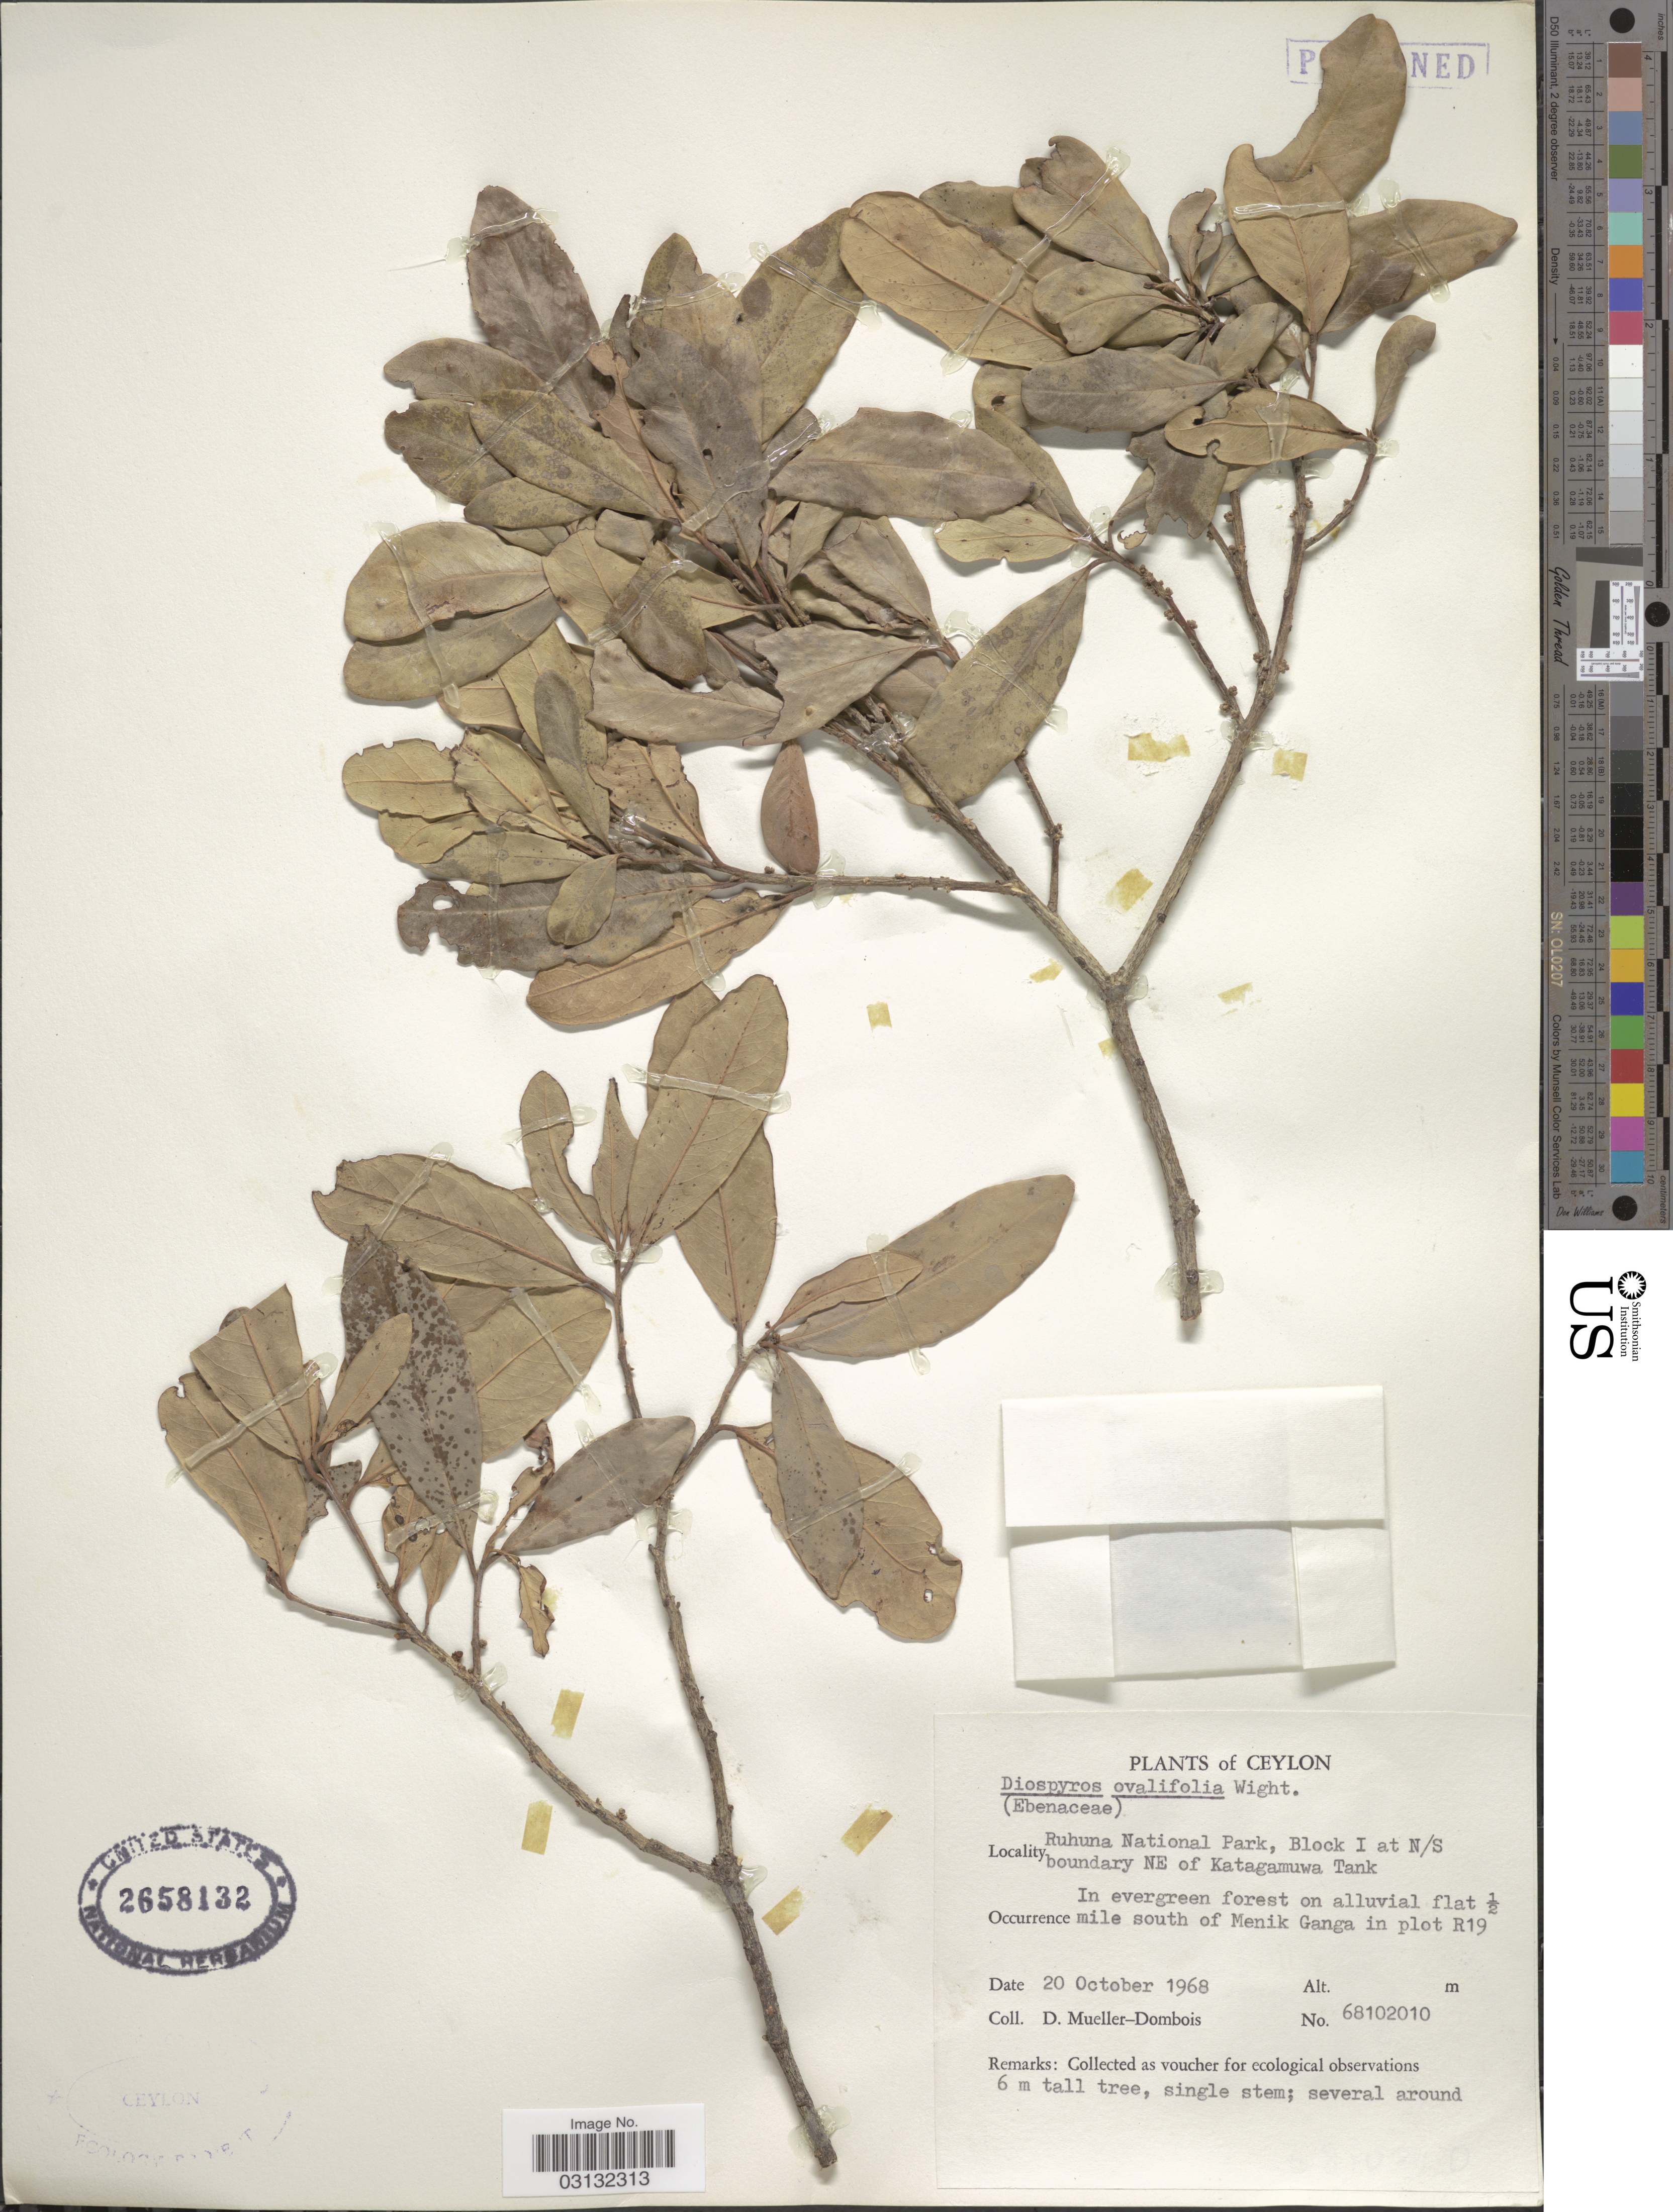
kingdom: Plantae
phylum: Tracheophyta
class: Magnoliopsida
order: Ericales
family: Ebenaceae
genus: Diospyros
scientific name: Diospyros ovalifolia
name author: Wight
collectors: D. Mueller-Dombois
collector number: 68102010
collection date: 1968-10-20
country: Sri Lanka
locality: Ceylon. Ruhuna National Park, Block I at N/S boundary NE of Katagamuwa Tank. ½ mile south of Menik Ganga in plot R19.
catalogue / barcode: US 2658132